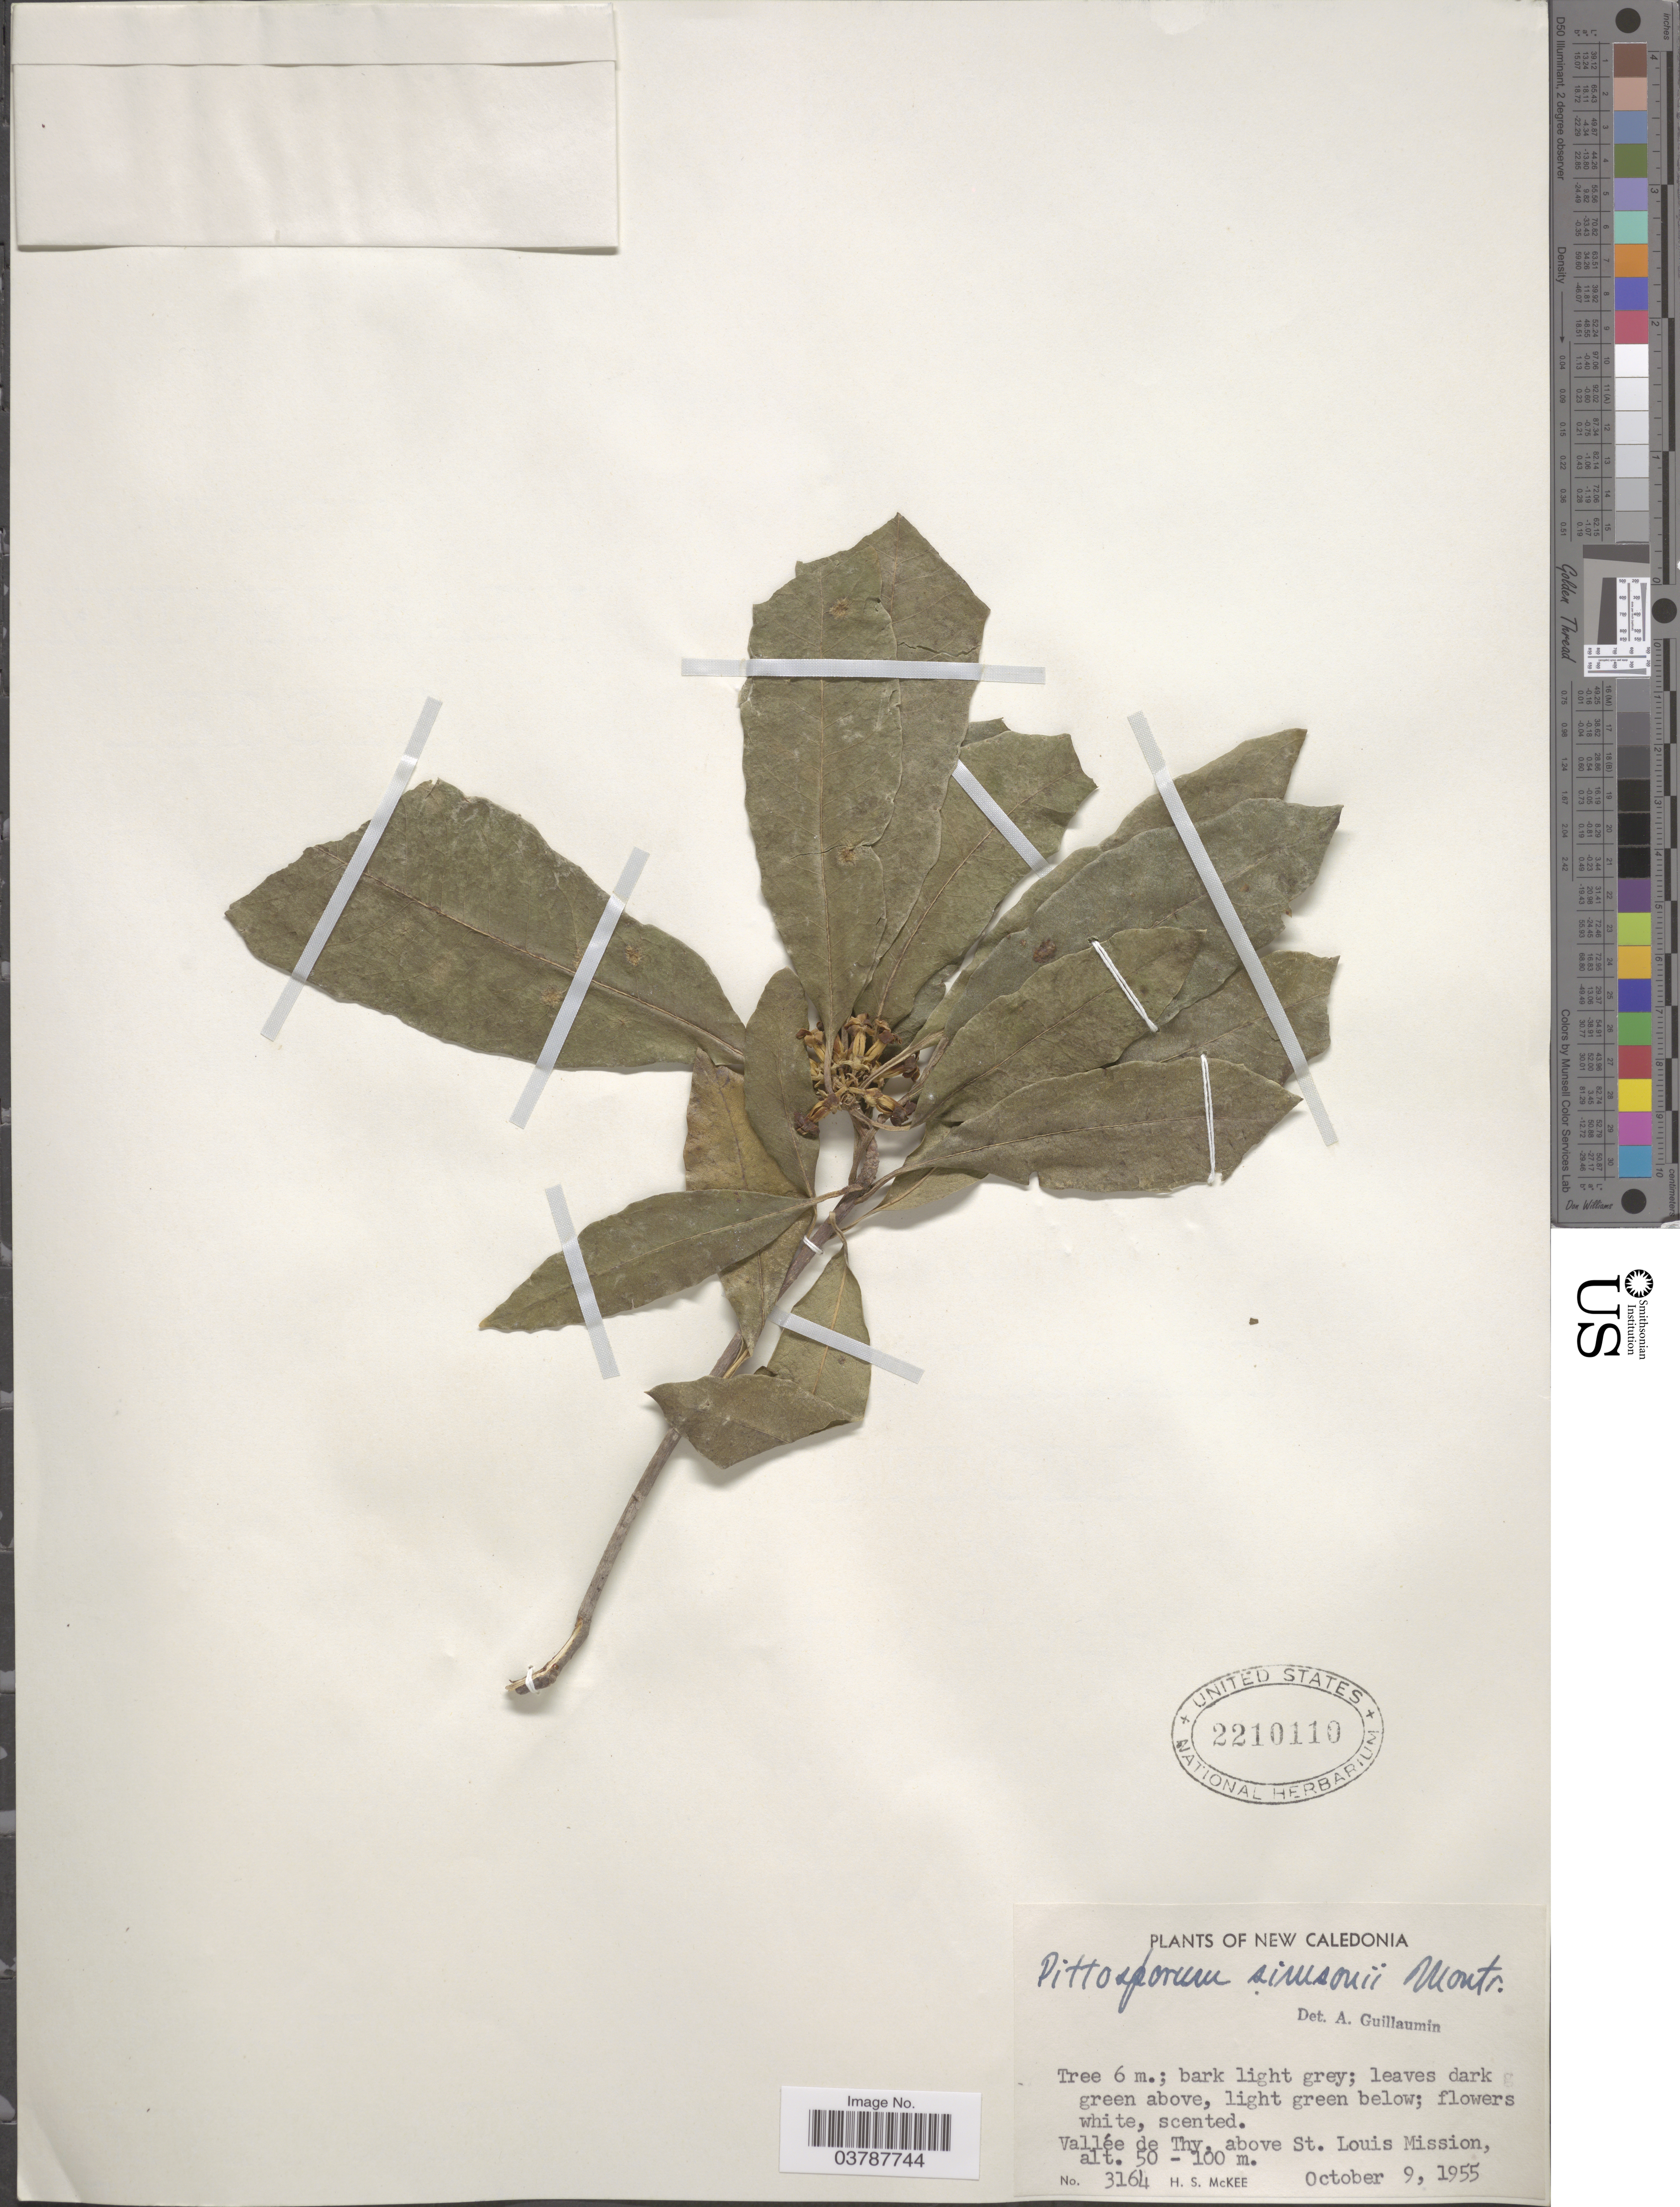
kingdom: Plantae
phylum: Tracheophyta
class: Magnoliopsida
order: Apiales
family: Pittosporaceae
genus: Pittosporum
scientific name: Pittosporum simsonii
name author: Montrouz.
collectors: H. S. McKee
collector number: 3164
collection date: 1955-10-09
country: New Caledonia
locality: Vallée de Thy, above St. Louise Mission.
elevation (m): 50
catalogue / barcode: US 2210110